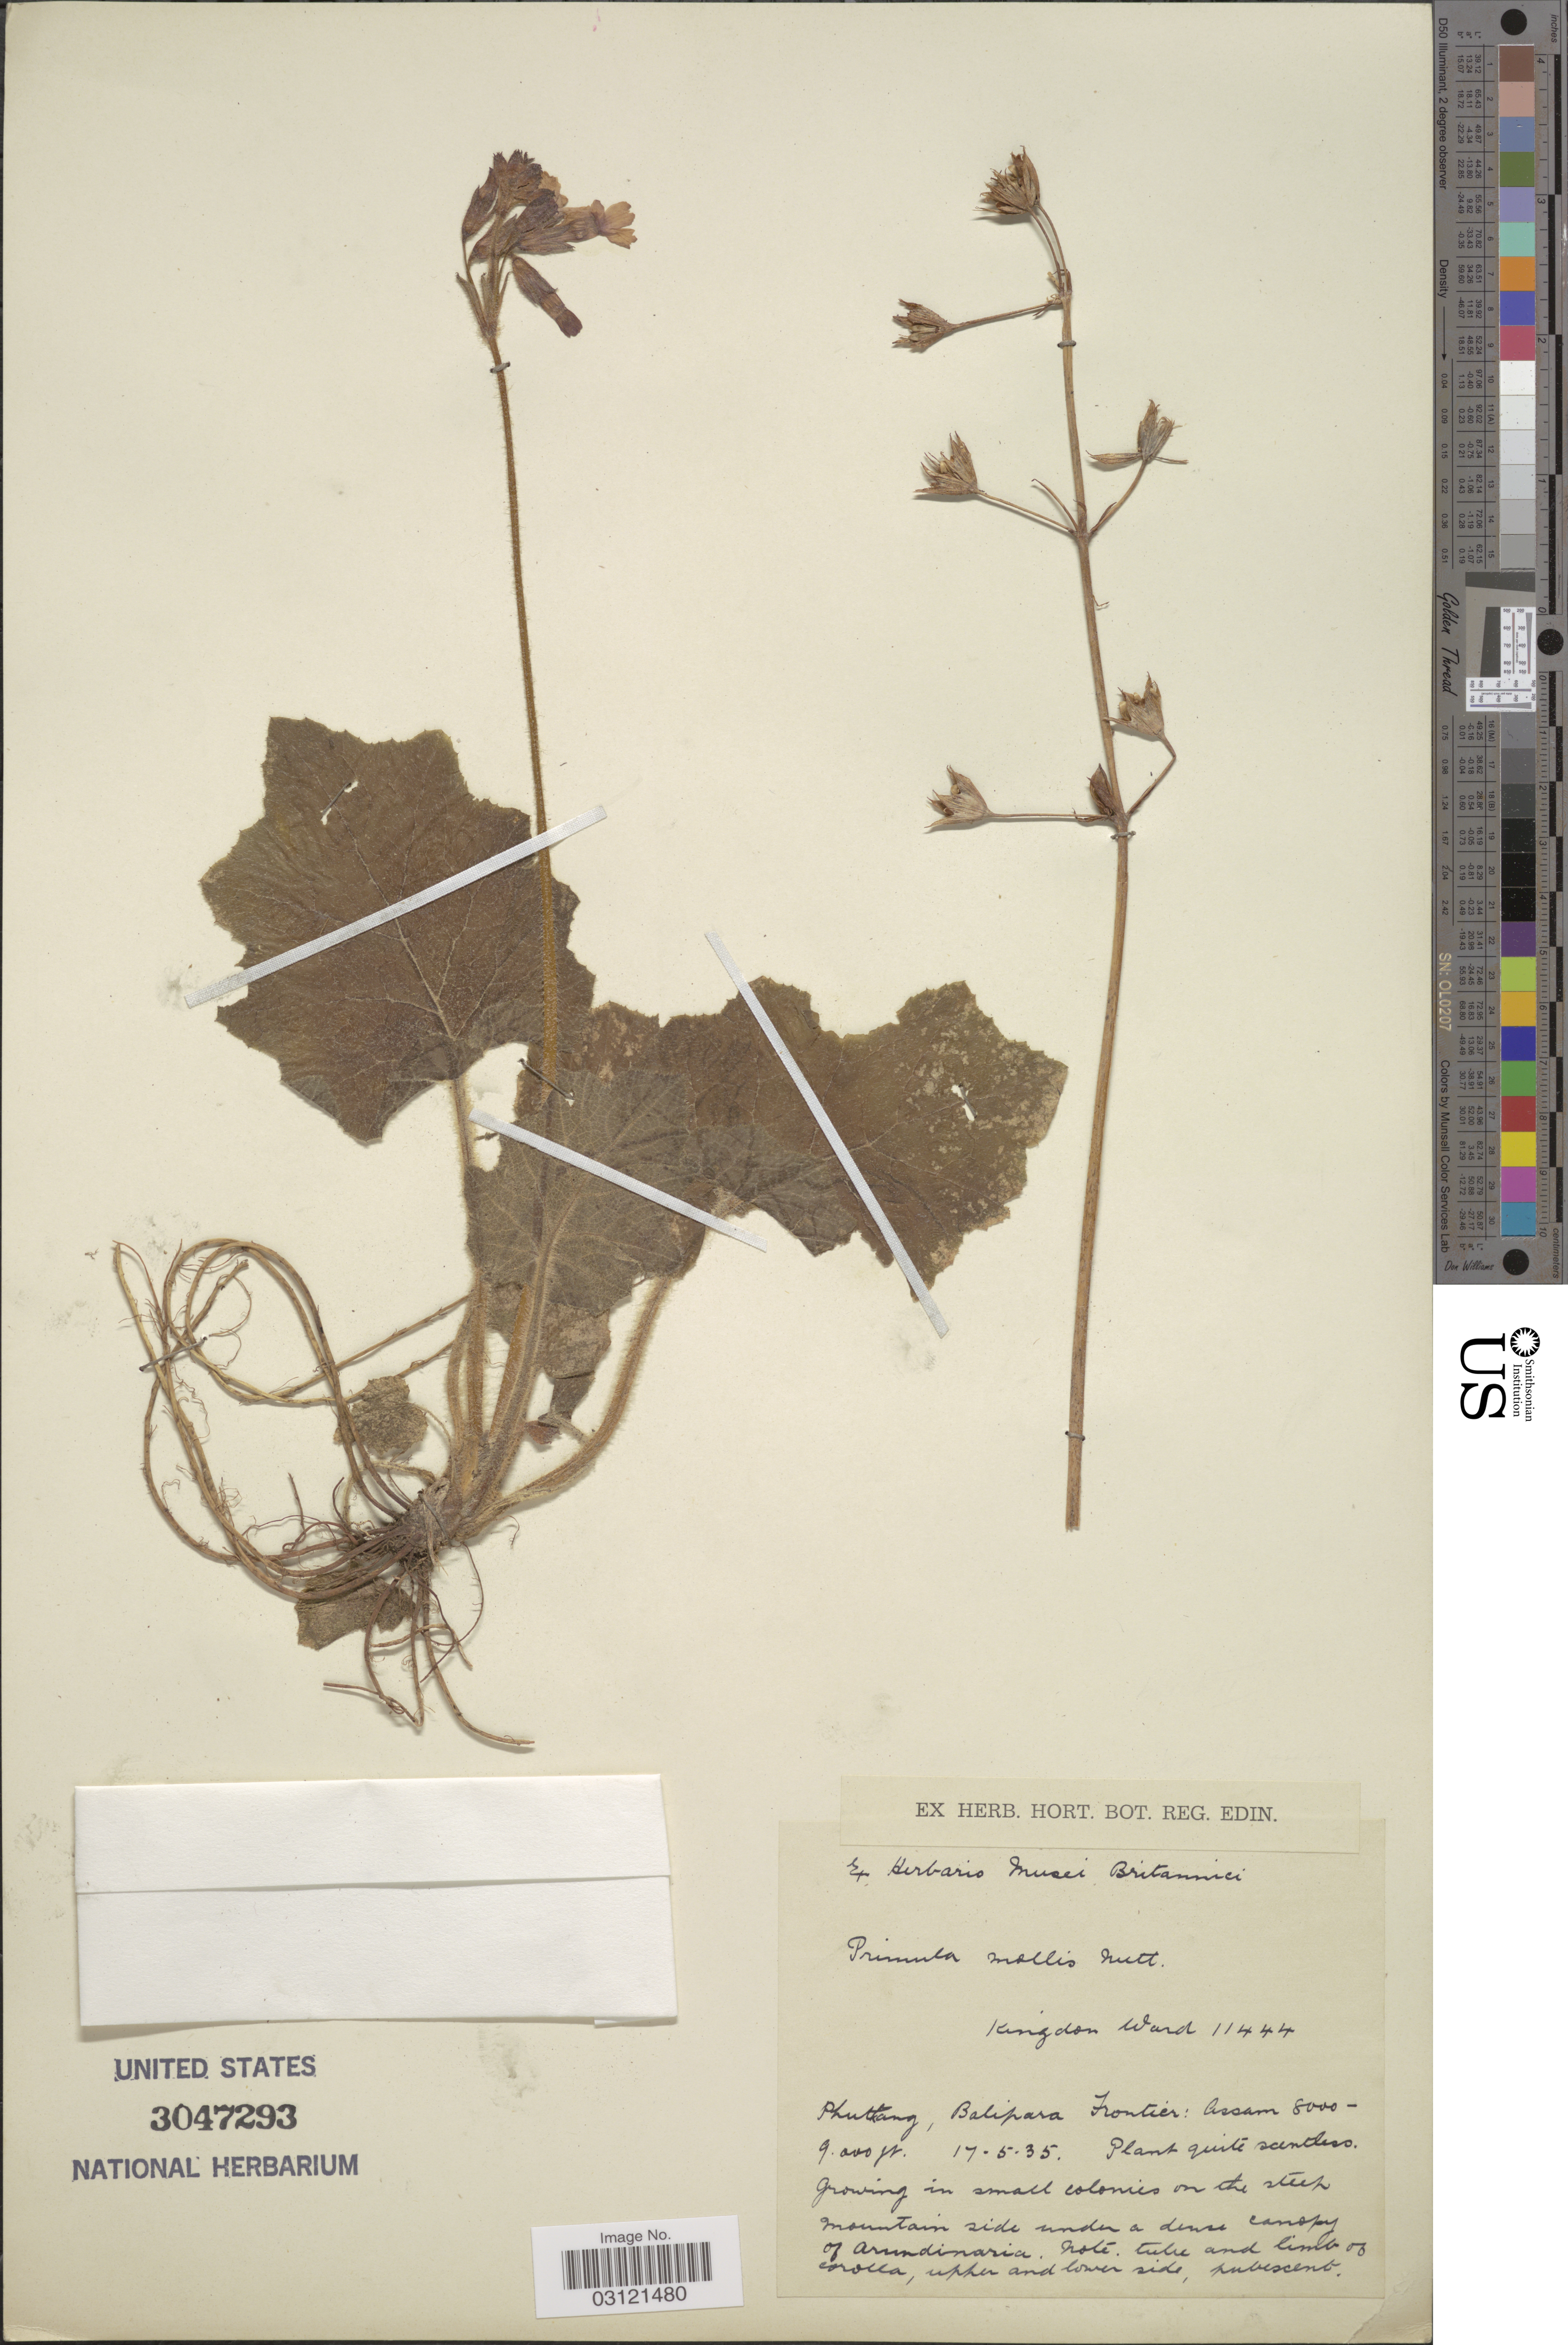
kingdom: Plantae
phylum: Tracheophyta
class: Magnoliopsida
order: Ericales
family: Primulaceae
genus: Primula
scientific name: Primula mollis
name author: Nutt. ex Hook.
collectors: K. Ward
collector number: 11444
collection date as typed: Transcribed d/m/y: 17/5/35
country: India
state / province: Assam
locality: Phuttang, Balipara Frontier: Assam.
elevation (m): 2438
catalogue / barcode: US 3047293